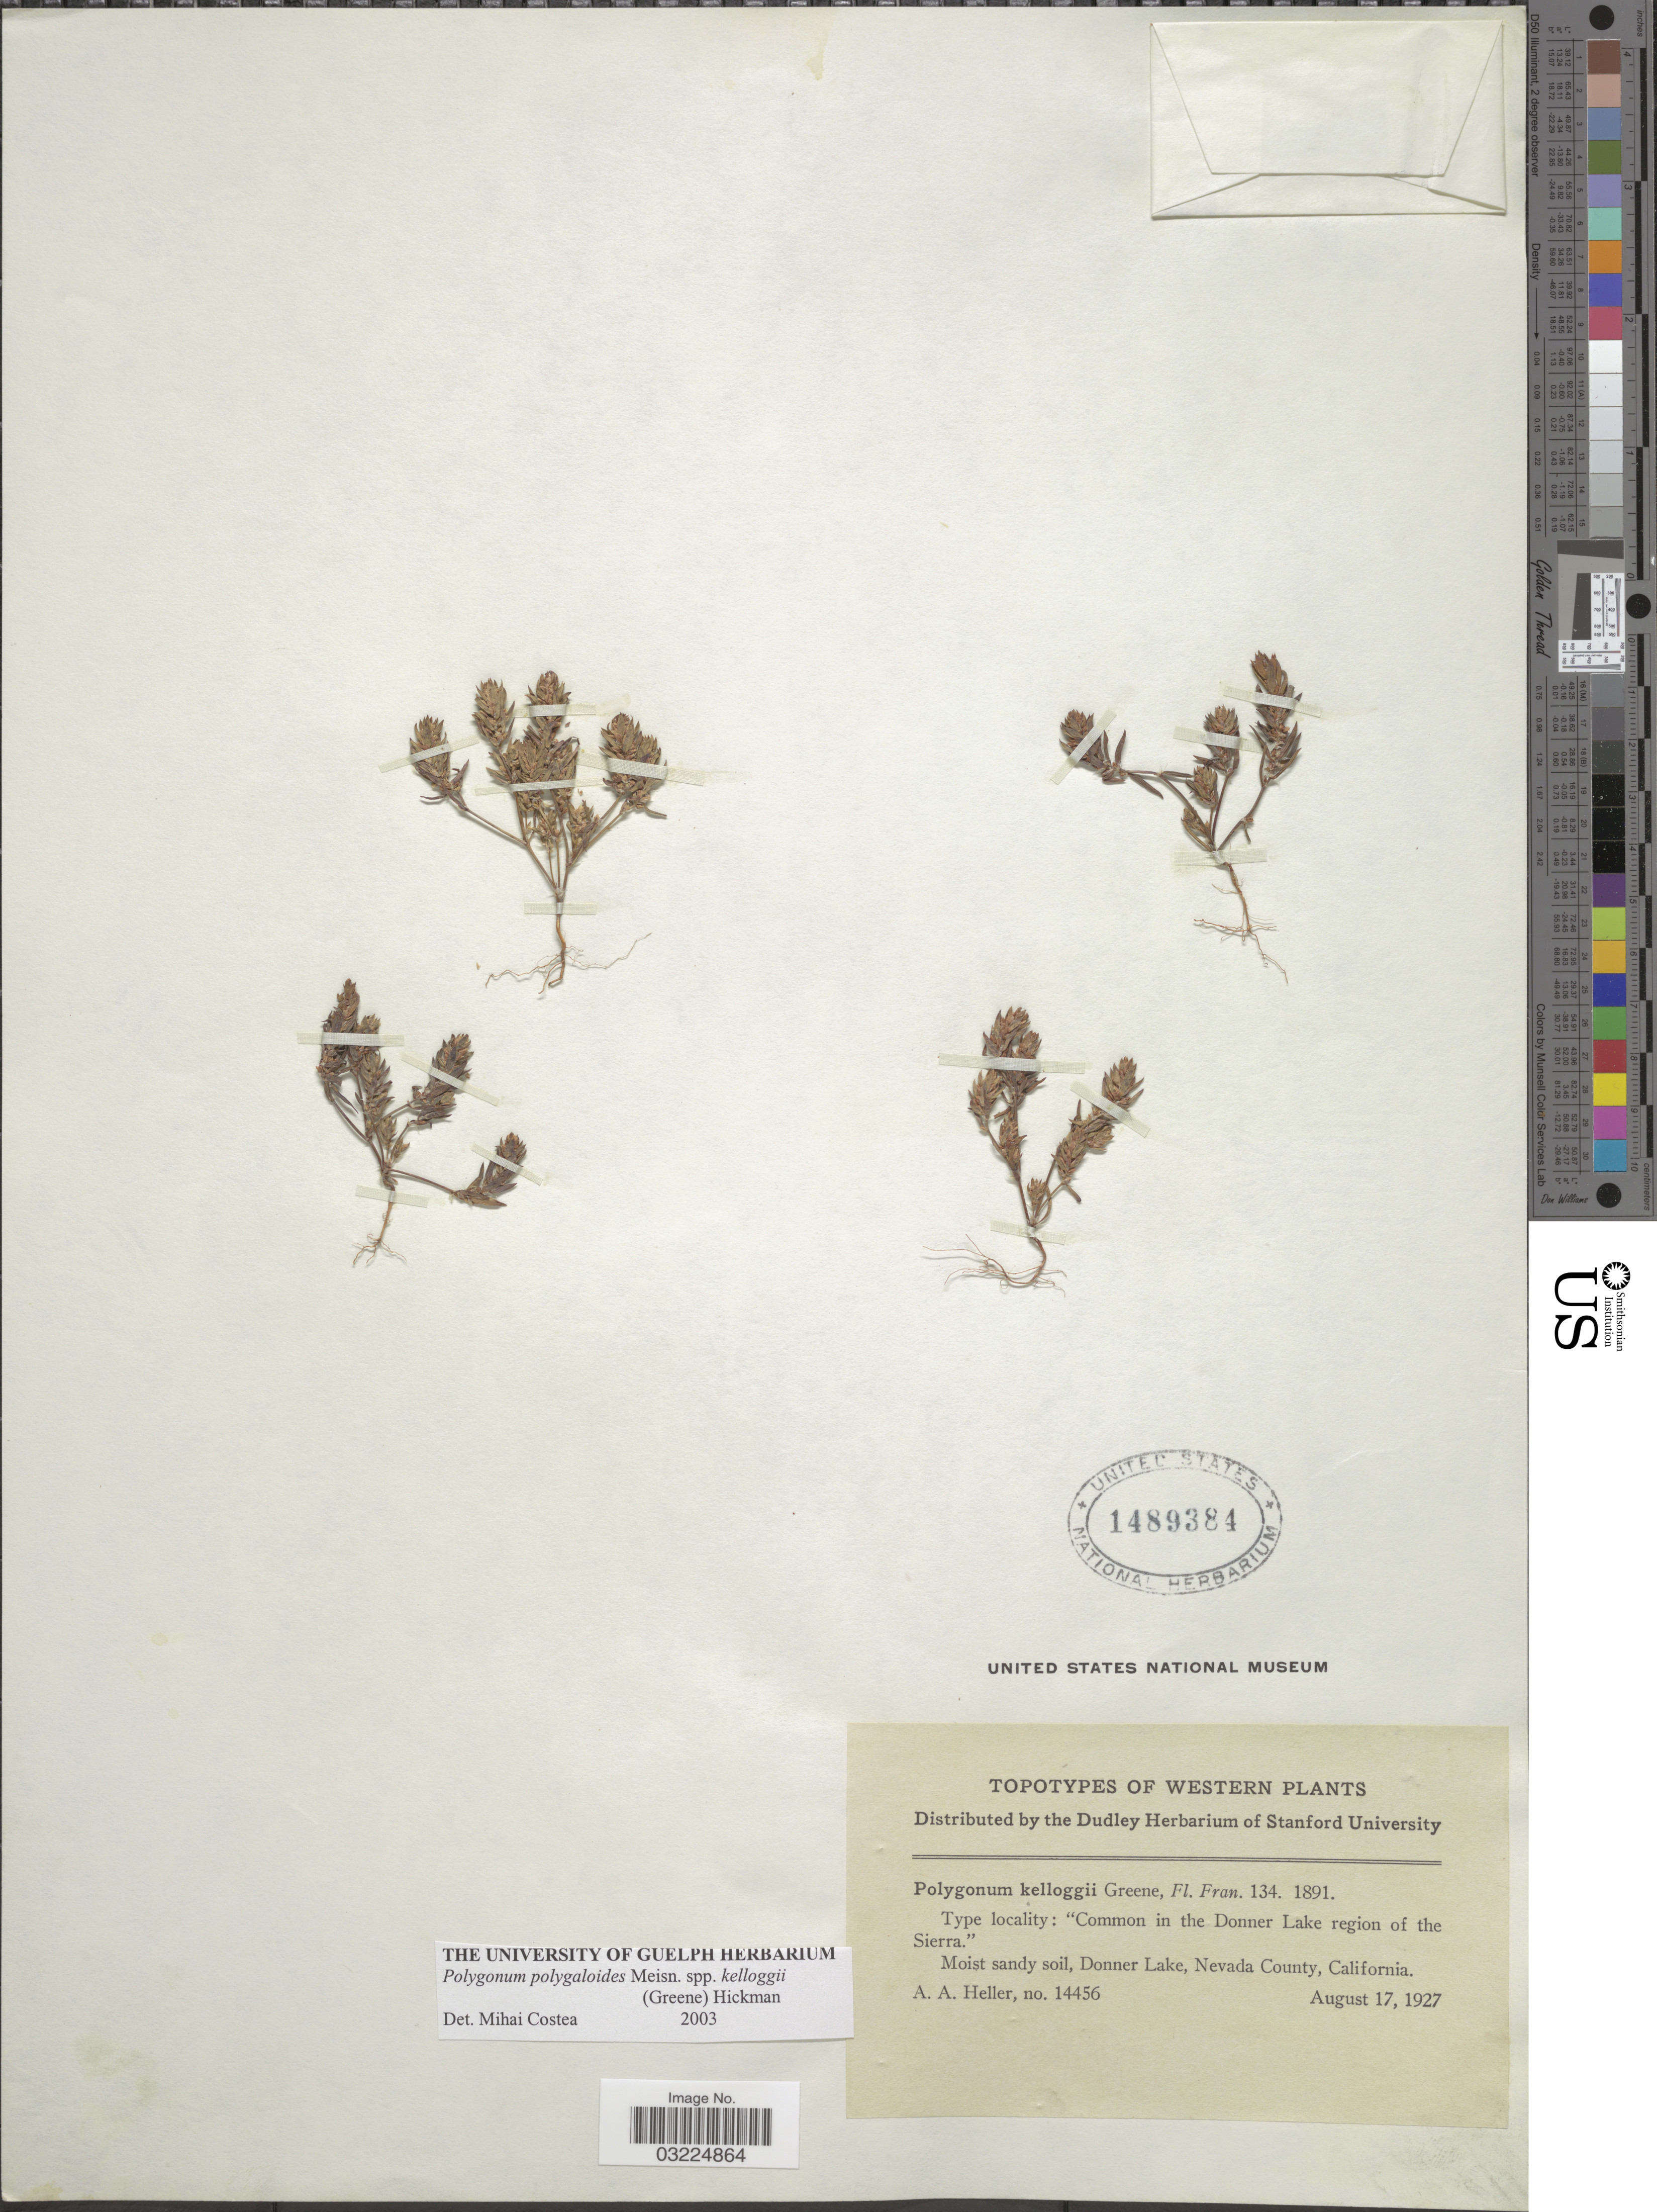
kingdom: Plantae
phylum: Tracheophyta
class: Magnoliopsida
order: Caryophyllales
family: Polygonaceae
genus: Polygonum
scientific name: Polygonum polygaloides subsp. kelloggii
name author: (Greene) Hickman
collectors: A. A. Heller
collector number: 14456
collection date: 1927-08-17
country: United States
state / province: California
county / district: Nevada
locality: Western plants. Donner Lake, Nevada County. "Common in the Donner Lake region of the Sierra." [unsure placement]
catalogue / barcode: US 1489384